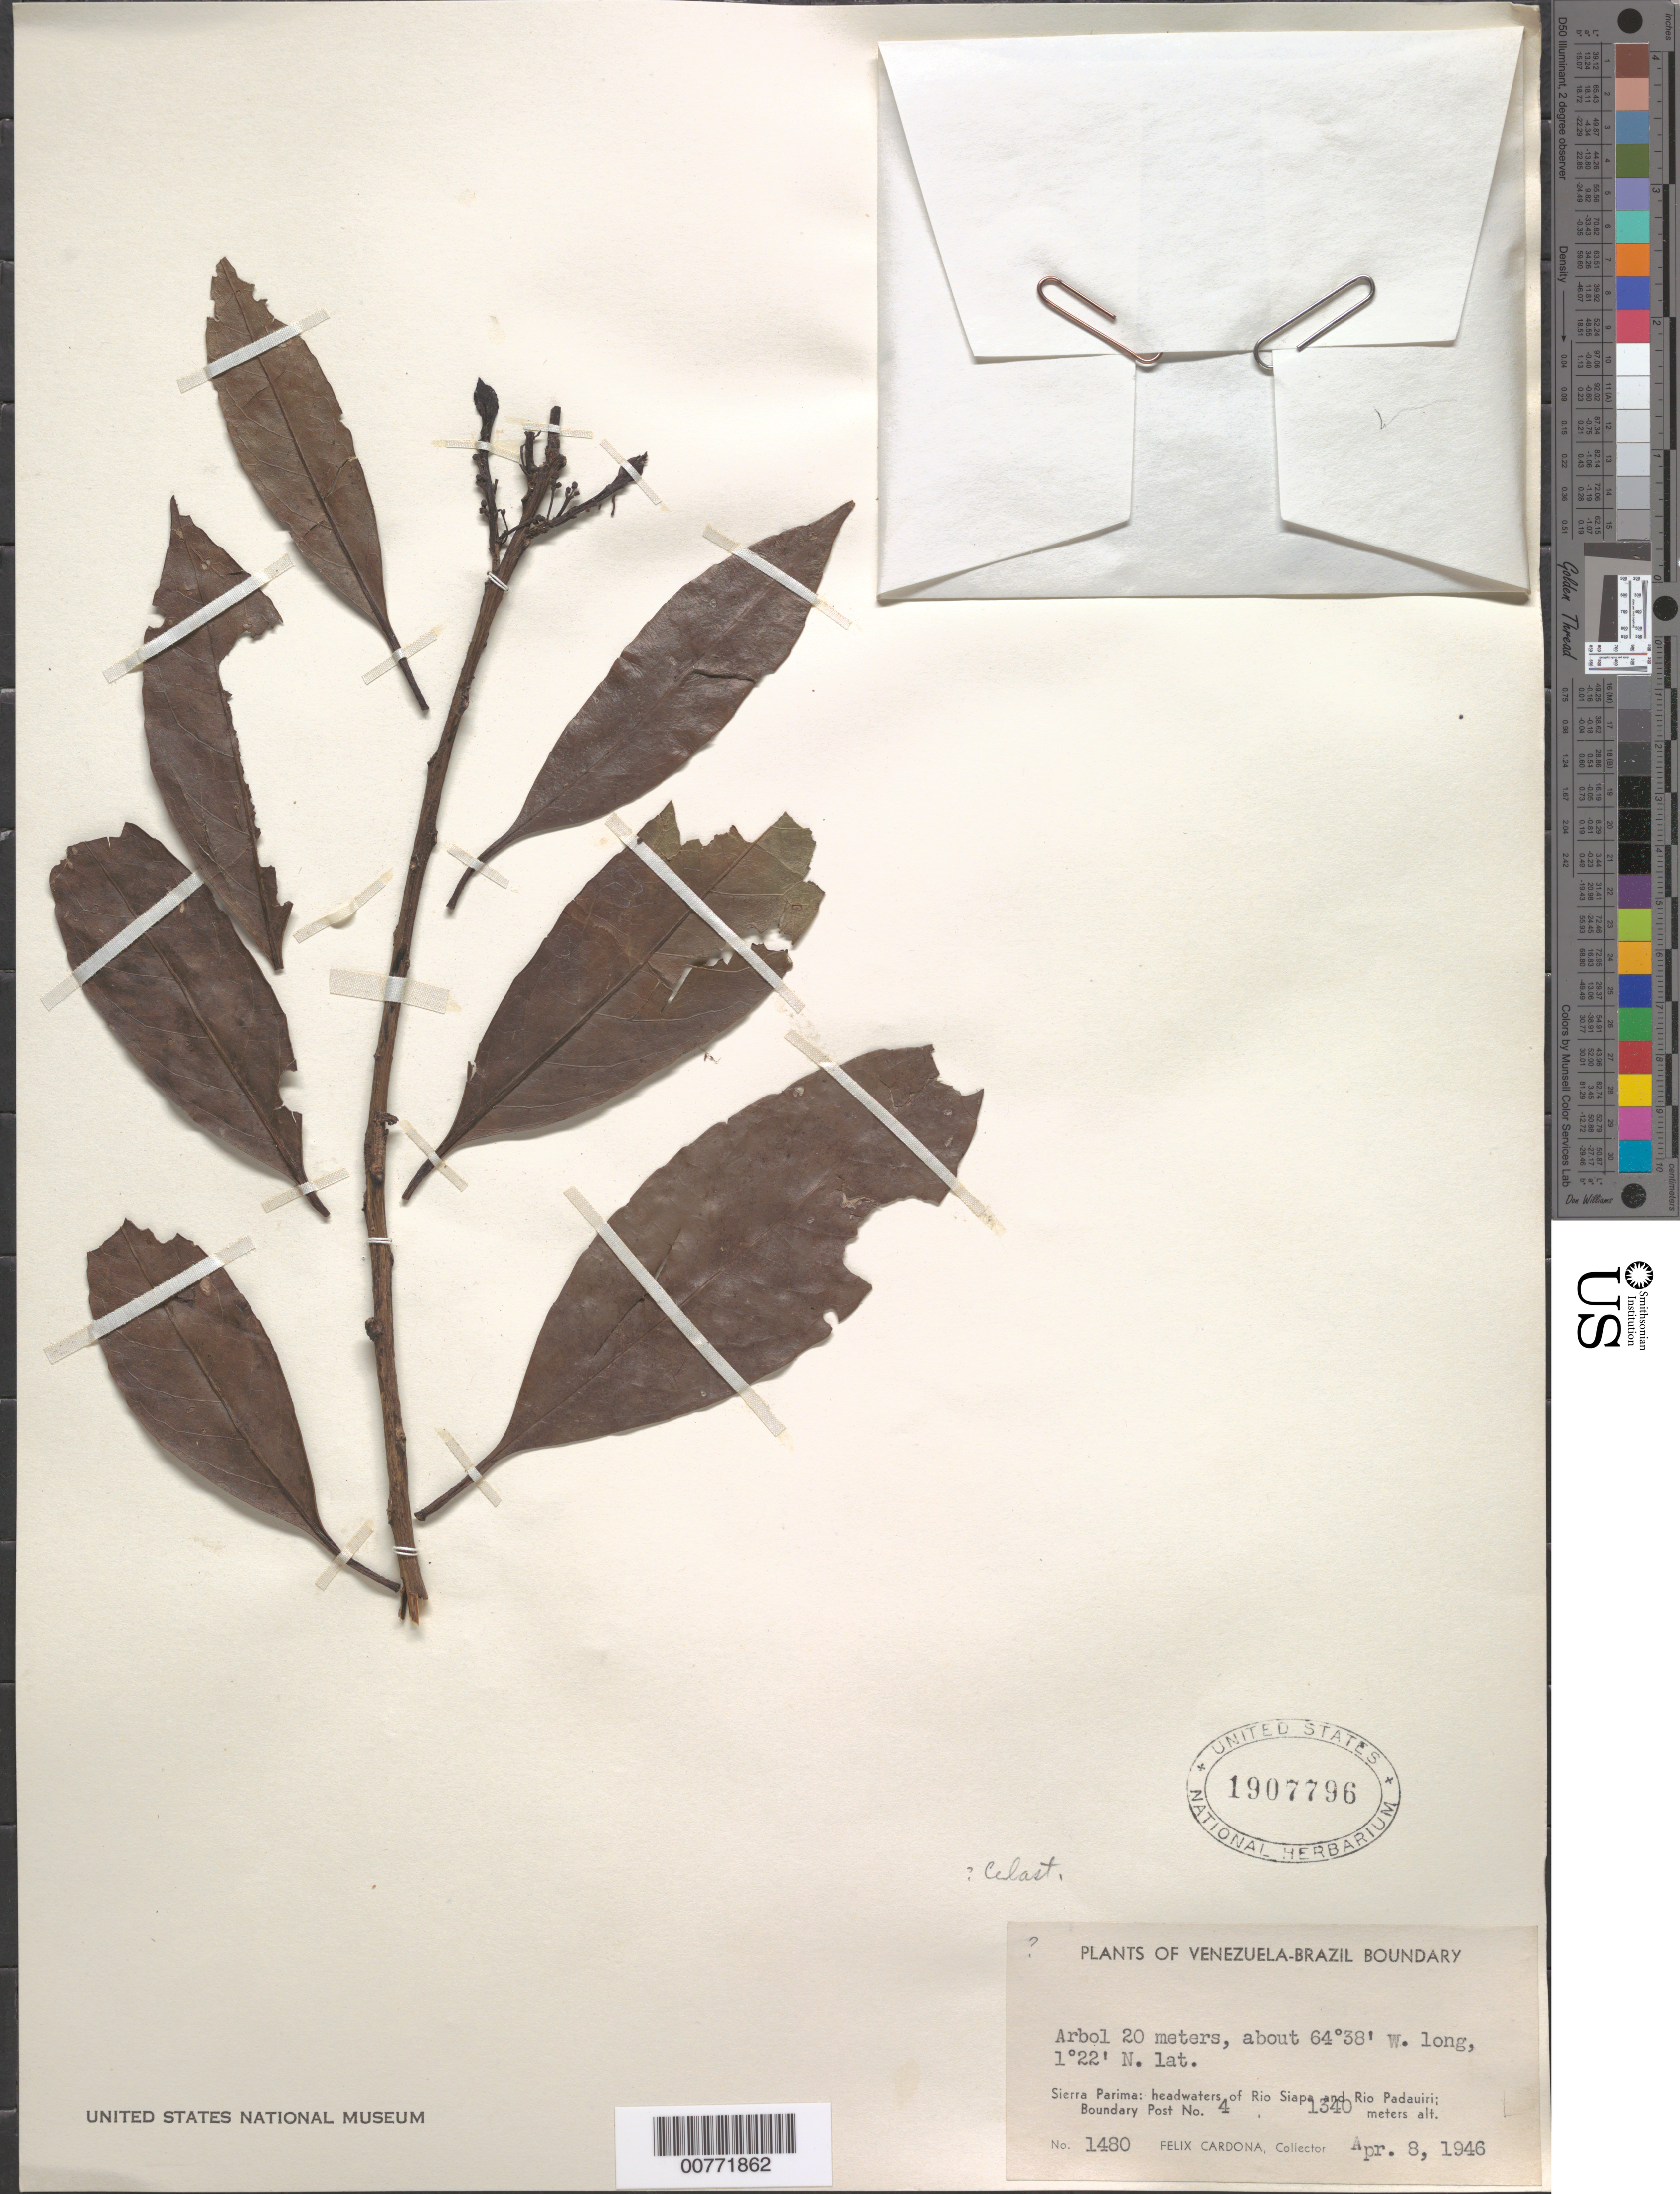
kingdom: Plantae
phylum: Tracheophyta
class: Magnoliopsida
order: Celastrales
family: Celastraceae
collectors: F. Cardona Puig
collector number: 1480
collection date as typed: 8-Apr-46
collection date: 1946-04-08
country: Venezuela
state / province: Amazonas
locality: Sierra Parima, headwaters of Río Siapa and Río Padauiri; Boundary Post no. 4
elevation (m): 1340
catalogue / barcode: US 1907796